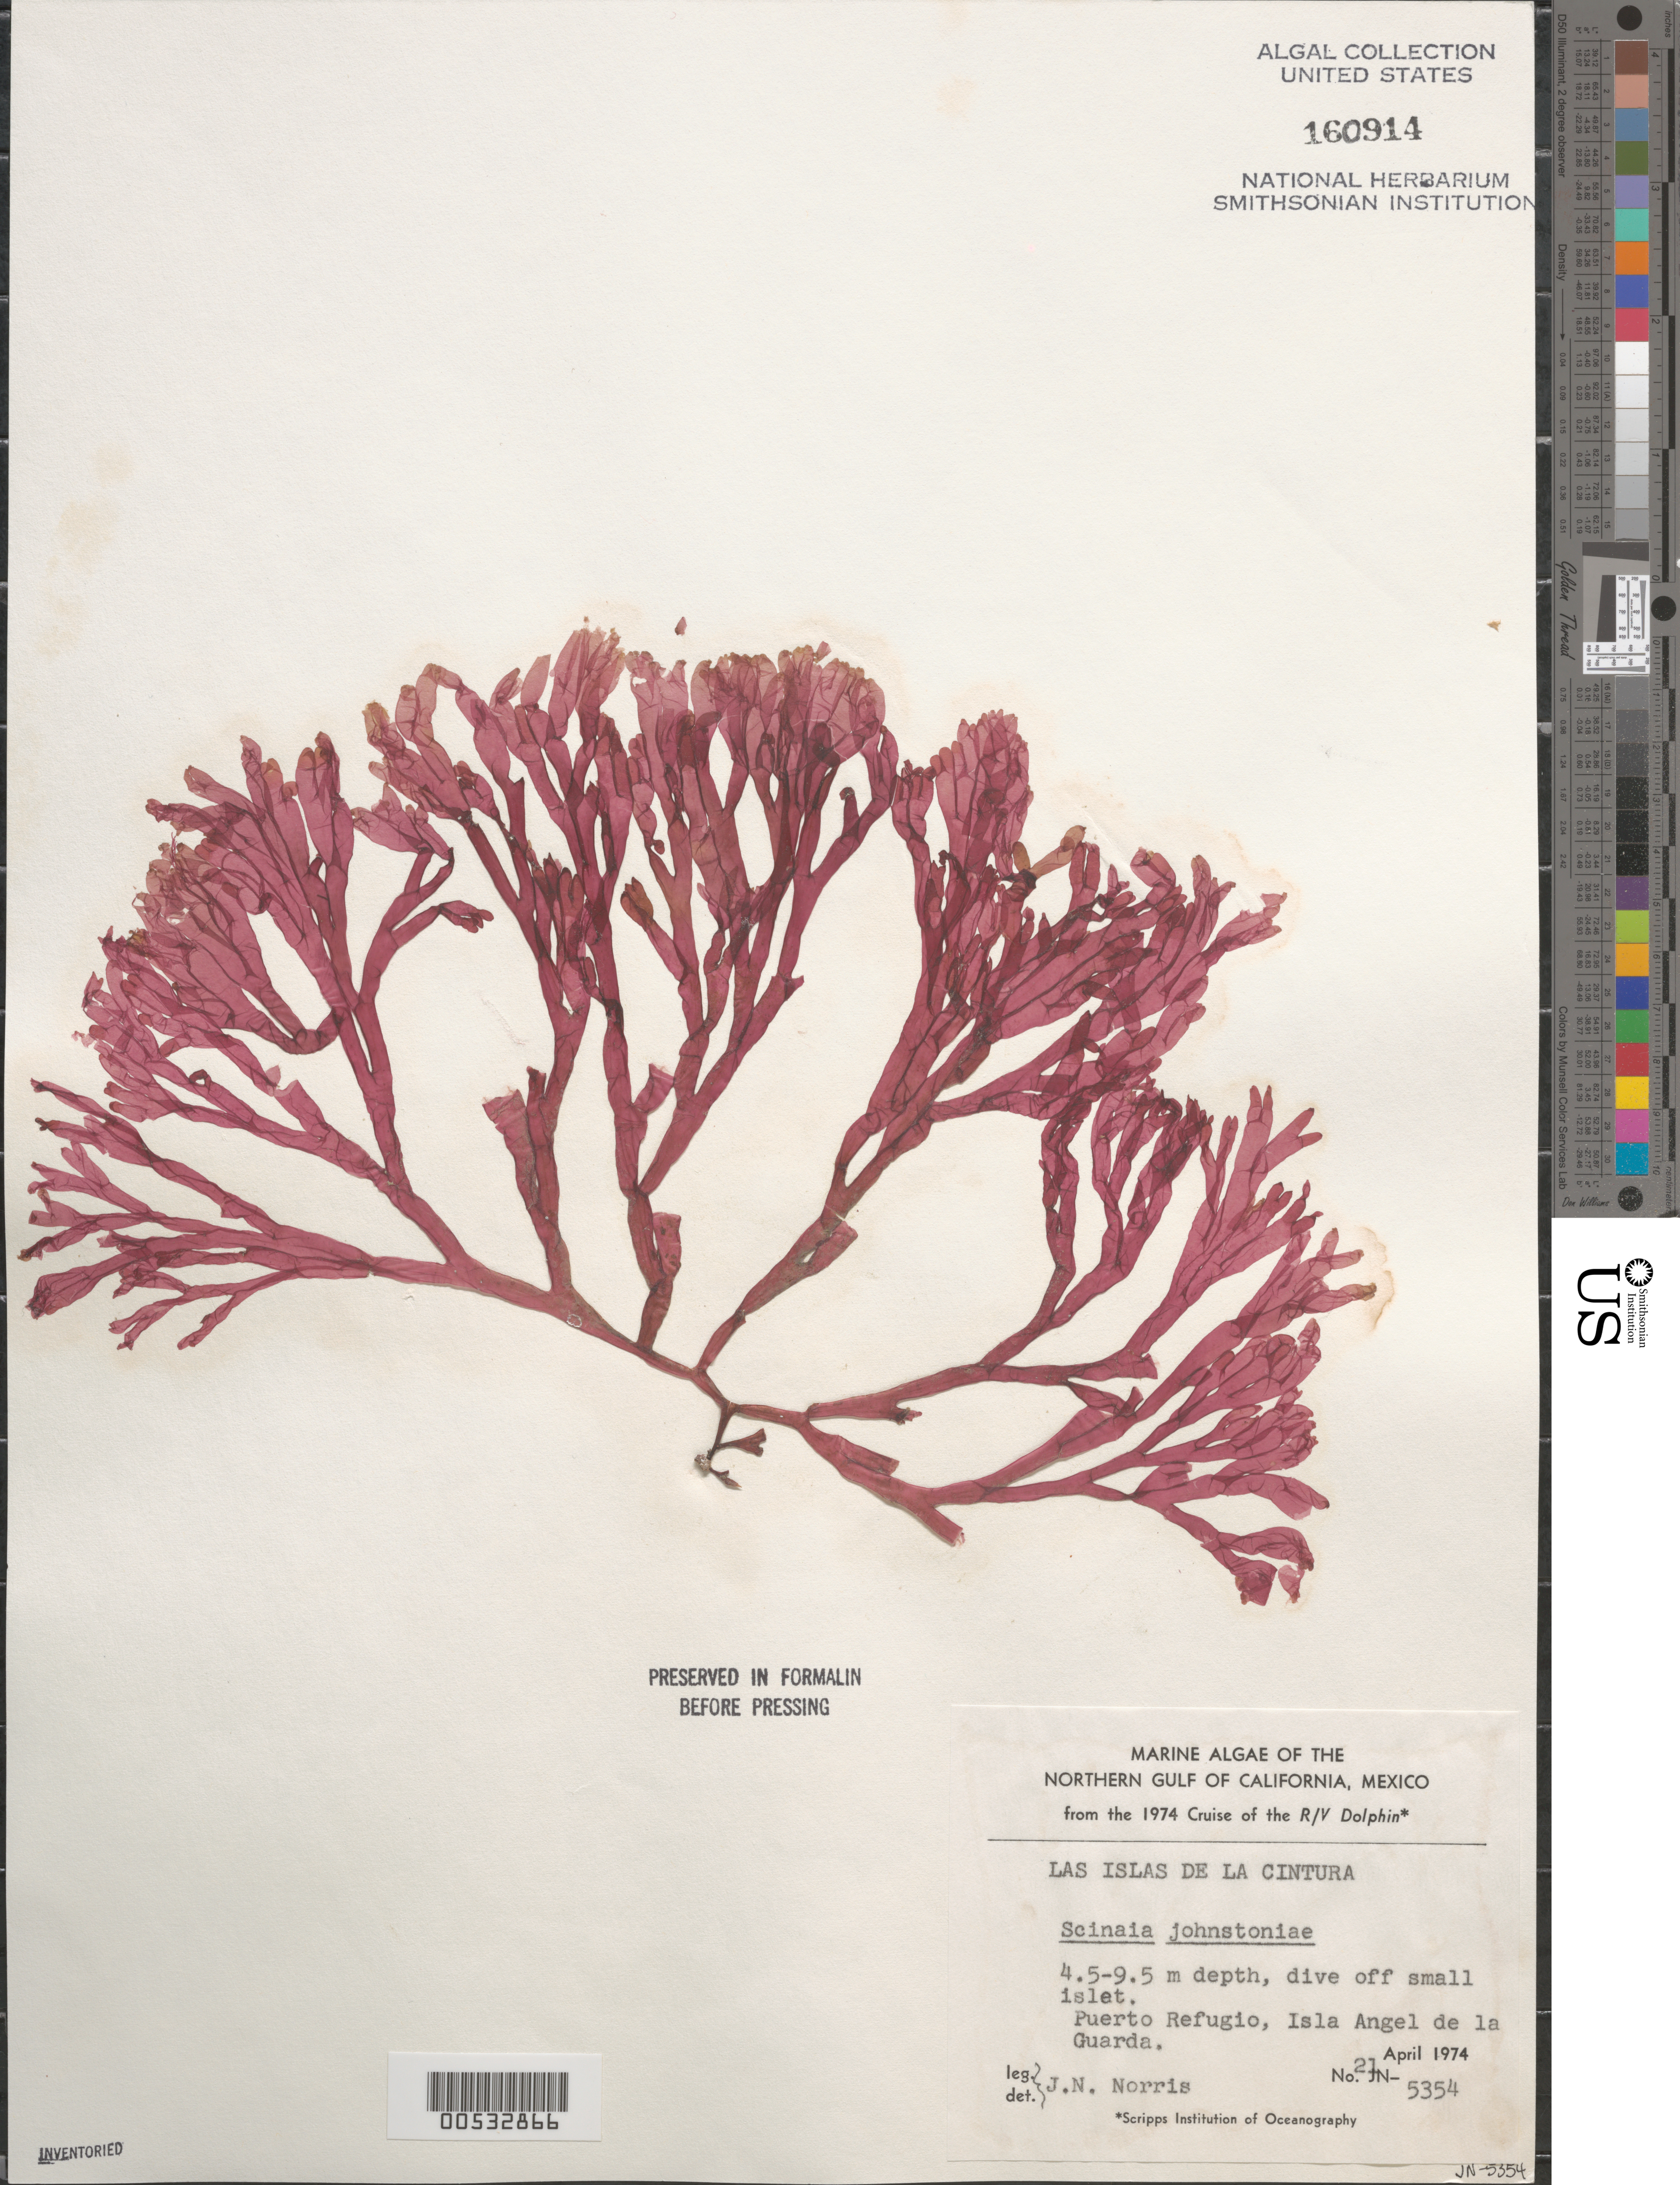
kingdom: Plantae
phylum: Rhodophyta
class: Florideophyceae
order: Nemaliales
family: Scinaiaceae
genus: Scinaia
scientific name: Scinaia johnstoniae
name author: Setch.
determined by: Norris, James N.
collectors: J. N. Norris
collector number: JN-5354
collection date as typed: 21 Apr 1974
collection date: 1974-04-21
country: Mexico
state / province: Baja California Norte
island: Isla Angel de la Guarda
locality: Puerto Refugio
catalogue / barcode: US 160914